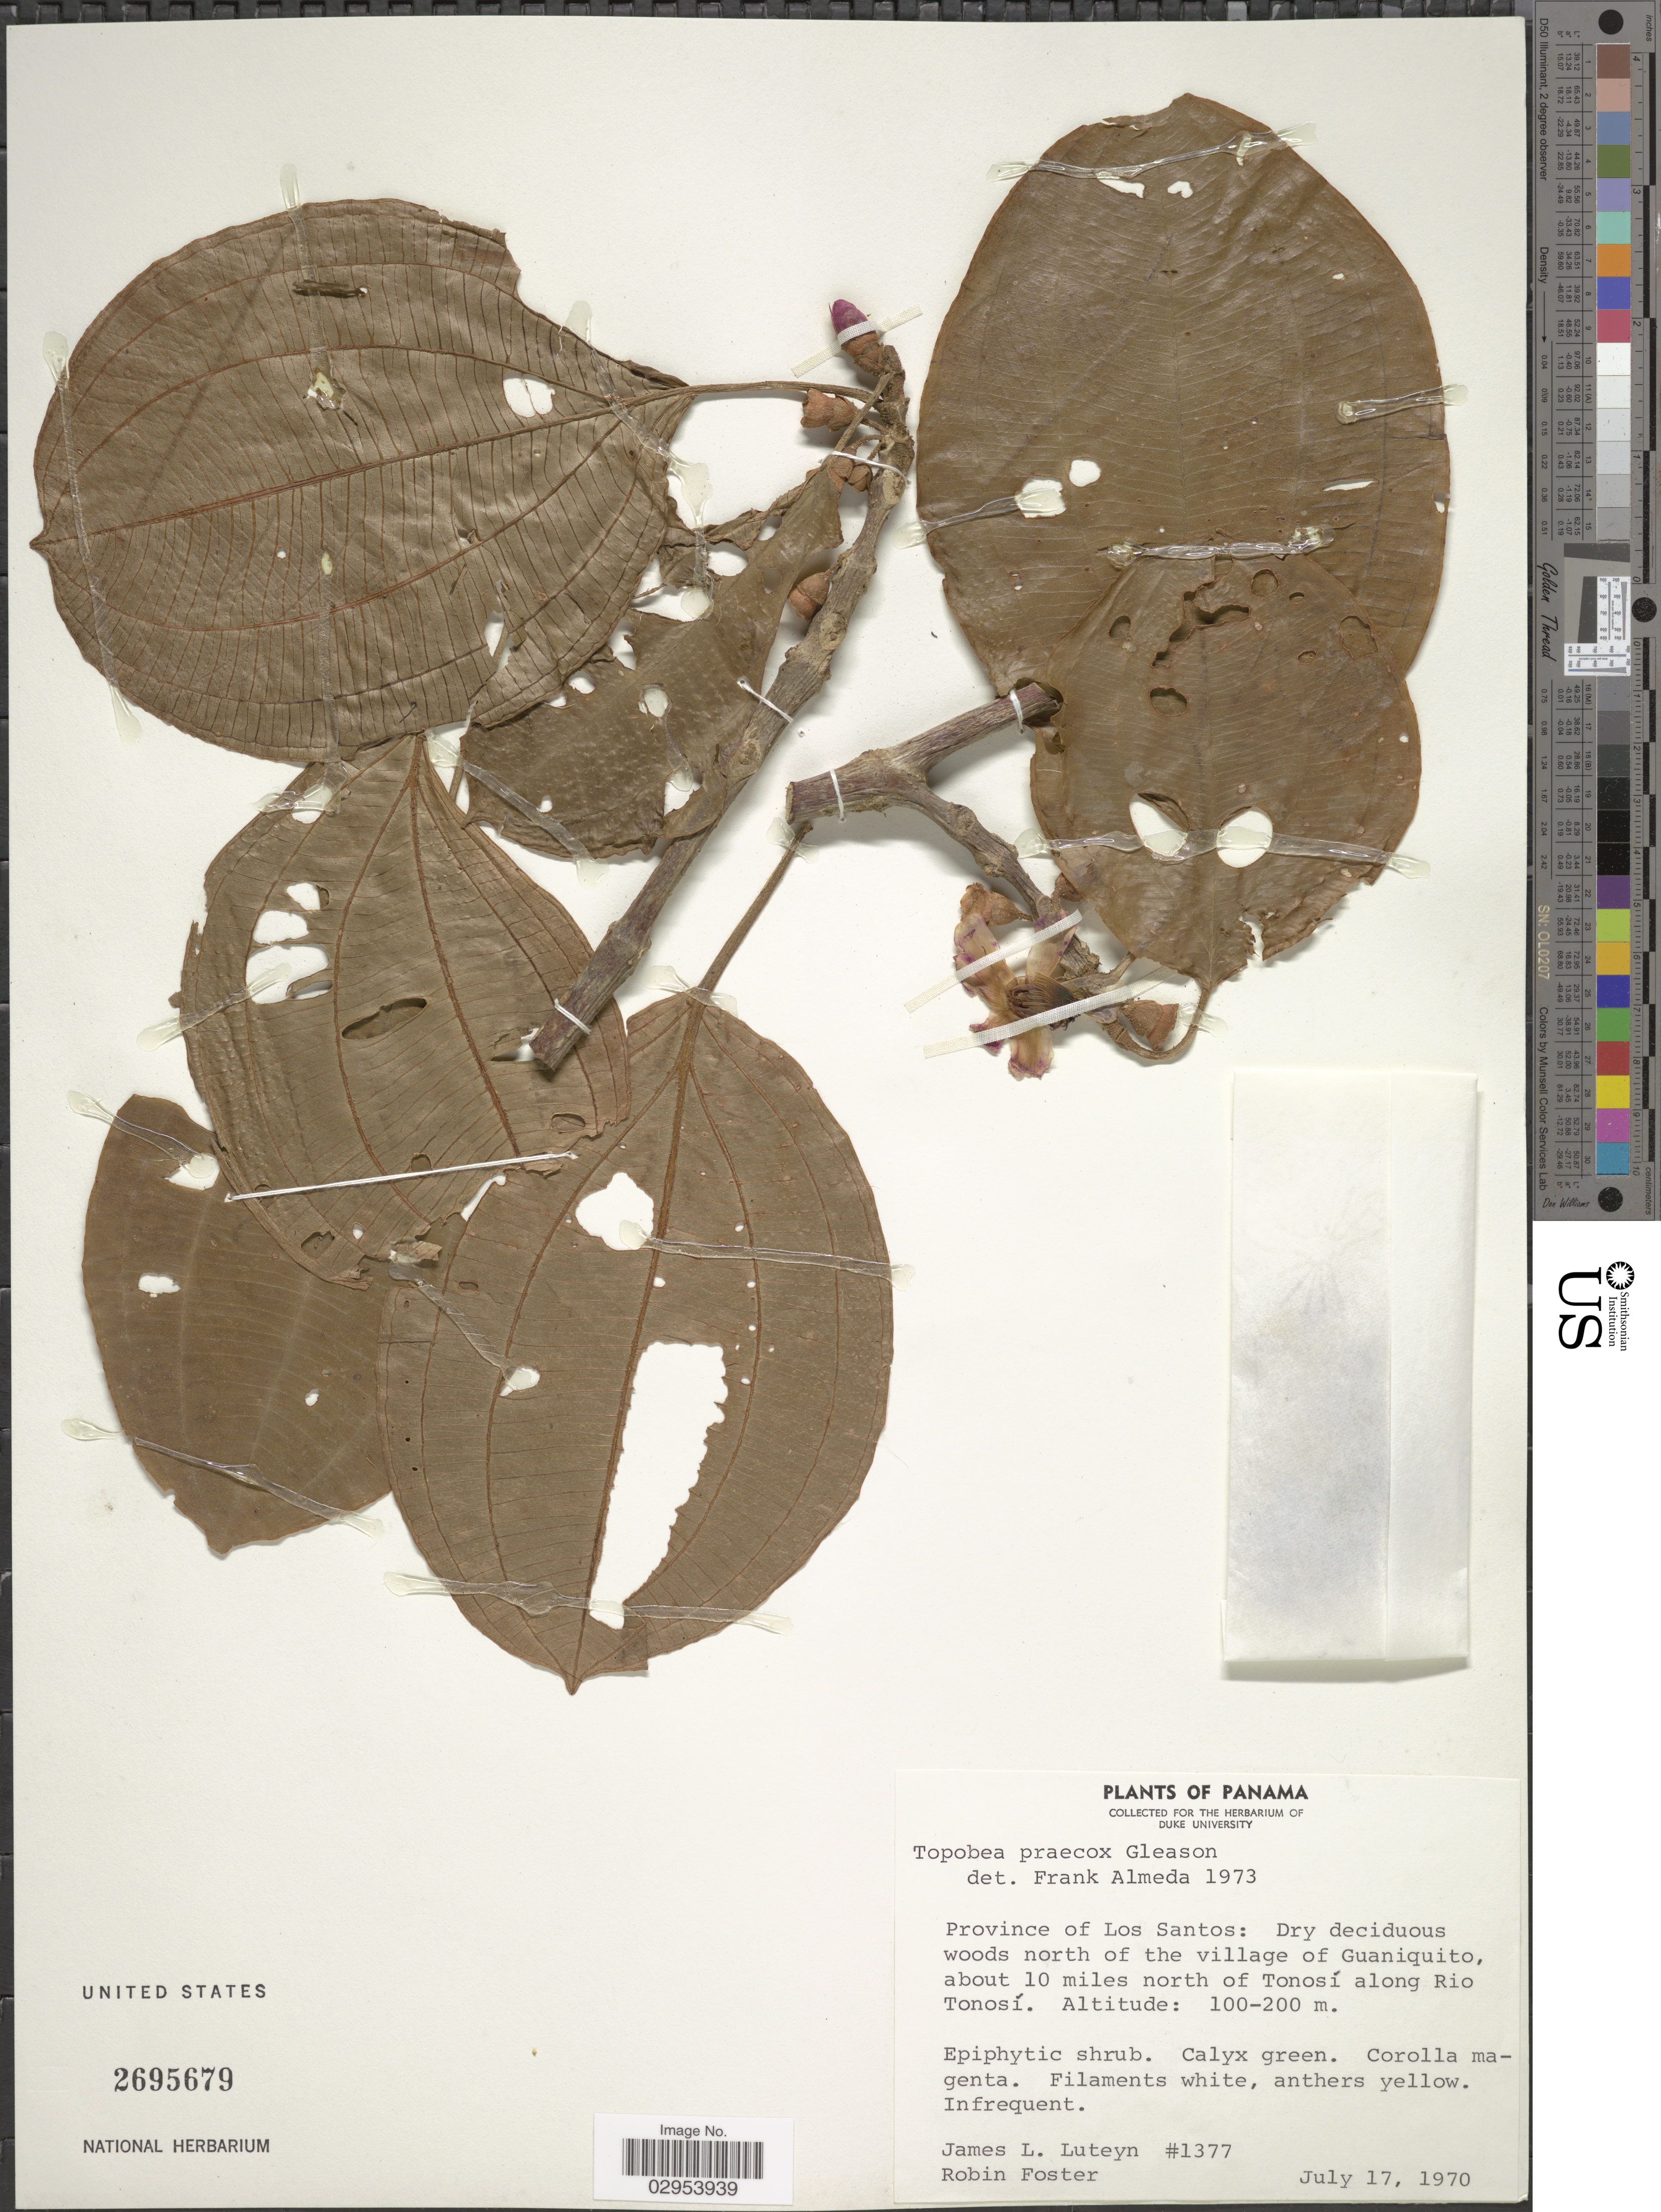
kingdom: Plantae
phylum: Tracheophyta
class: Magnoliopsida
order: Myrtales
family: Melastomataceae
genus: Topobea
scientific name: Topobea praecox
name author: Gleason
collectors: J. Luteyn & R. B. Foster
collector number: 1377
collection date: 1970-07-17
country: Panama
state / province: Los Santos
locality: Dry deciduous woods north of the village of Guaniquito, about 10 miles north of Tonosí along Rio Tonosí.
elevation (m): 100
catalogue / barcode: US 2695679